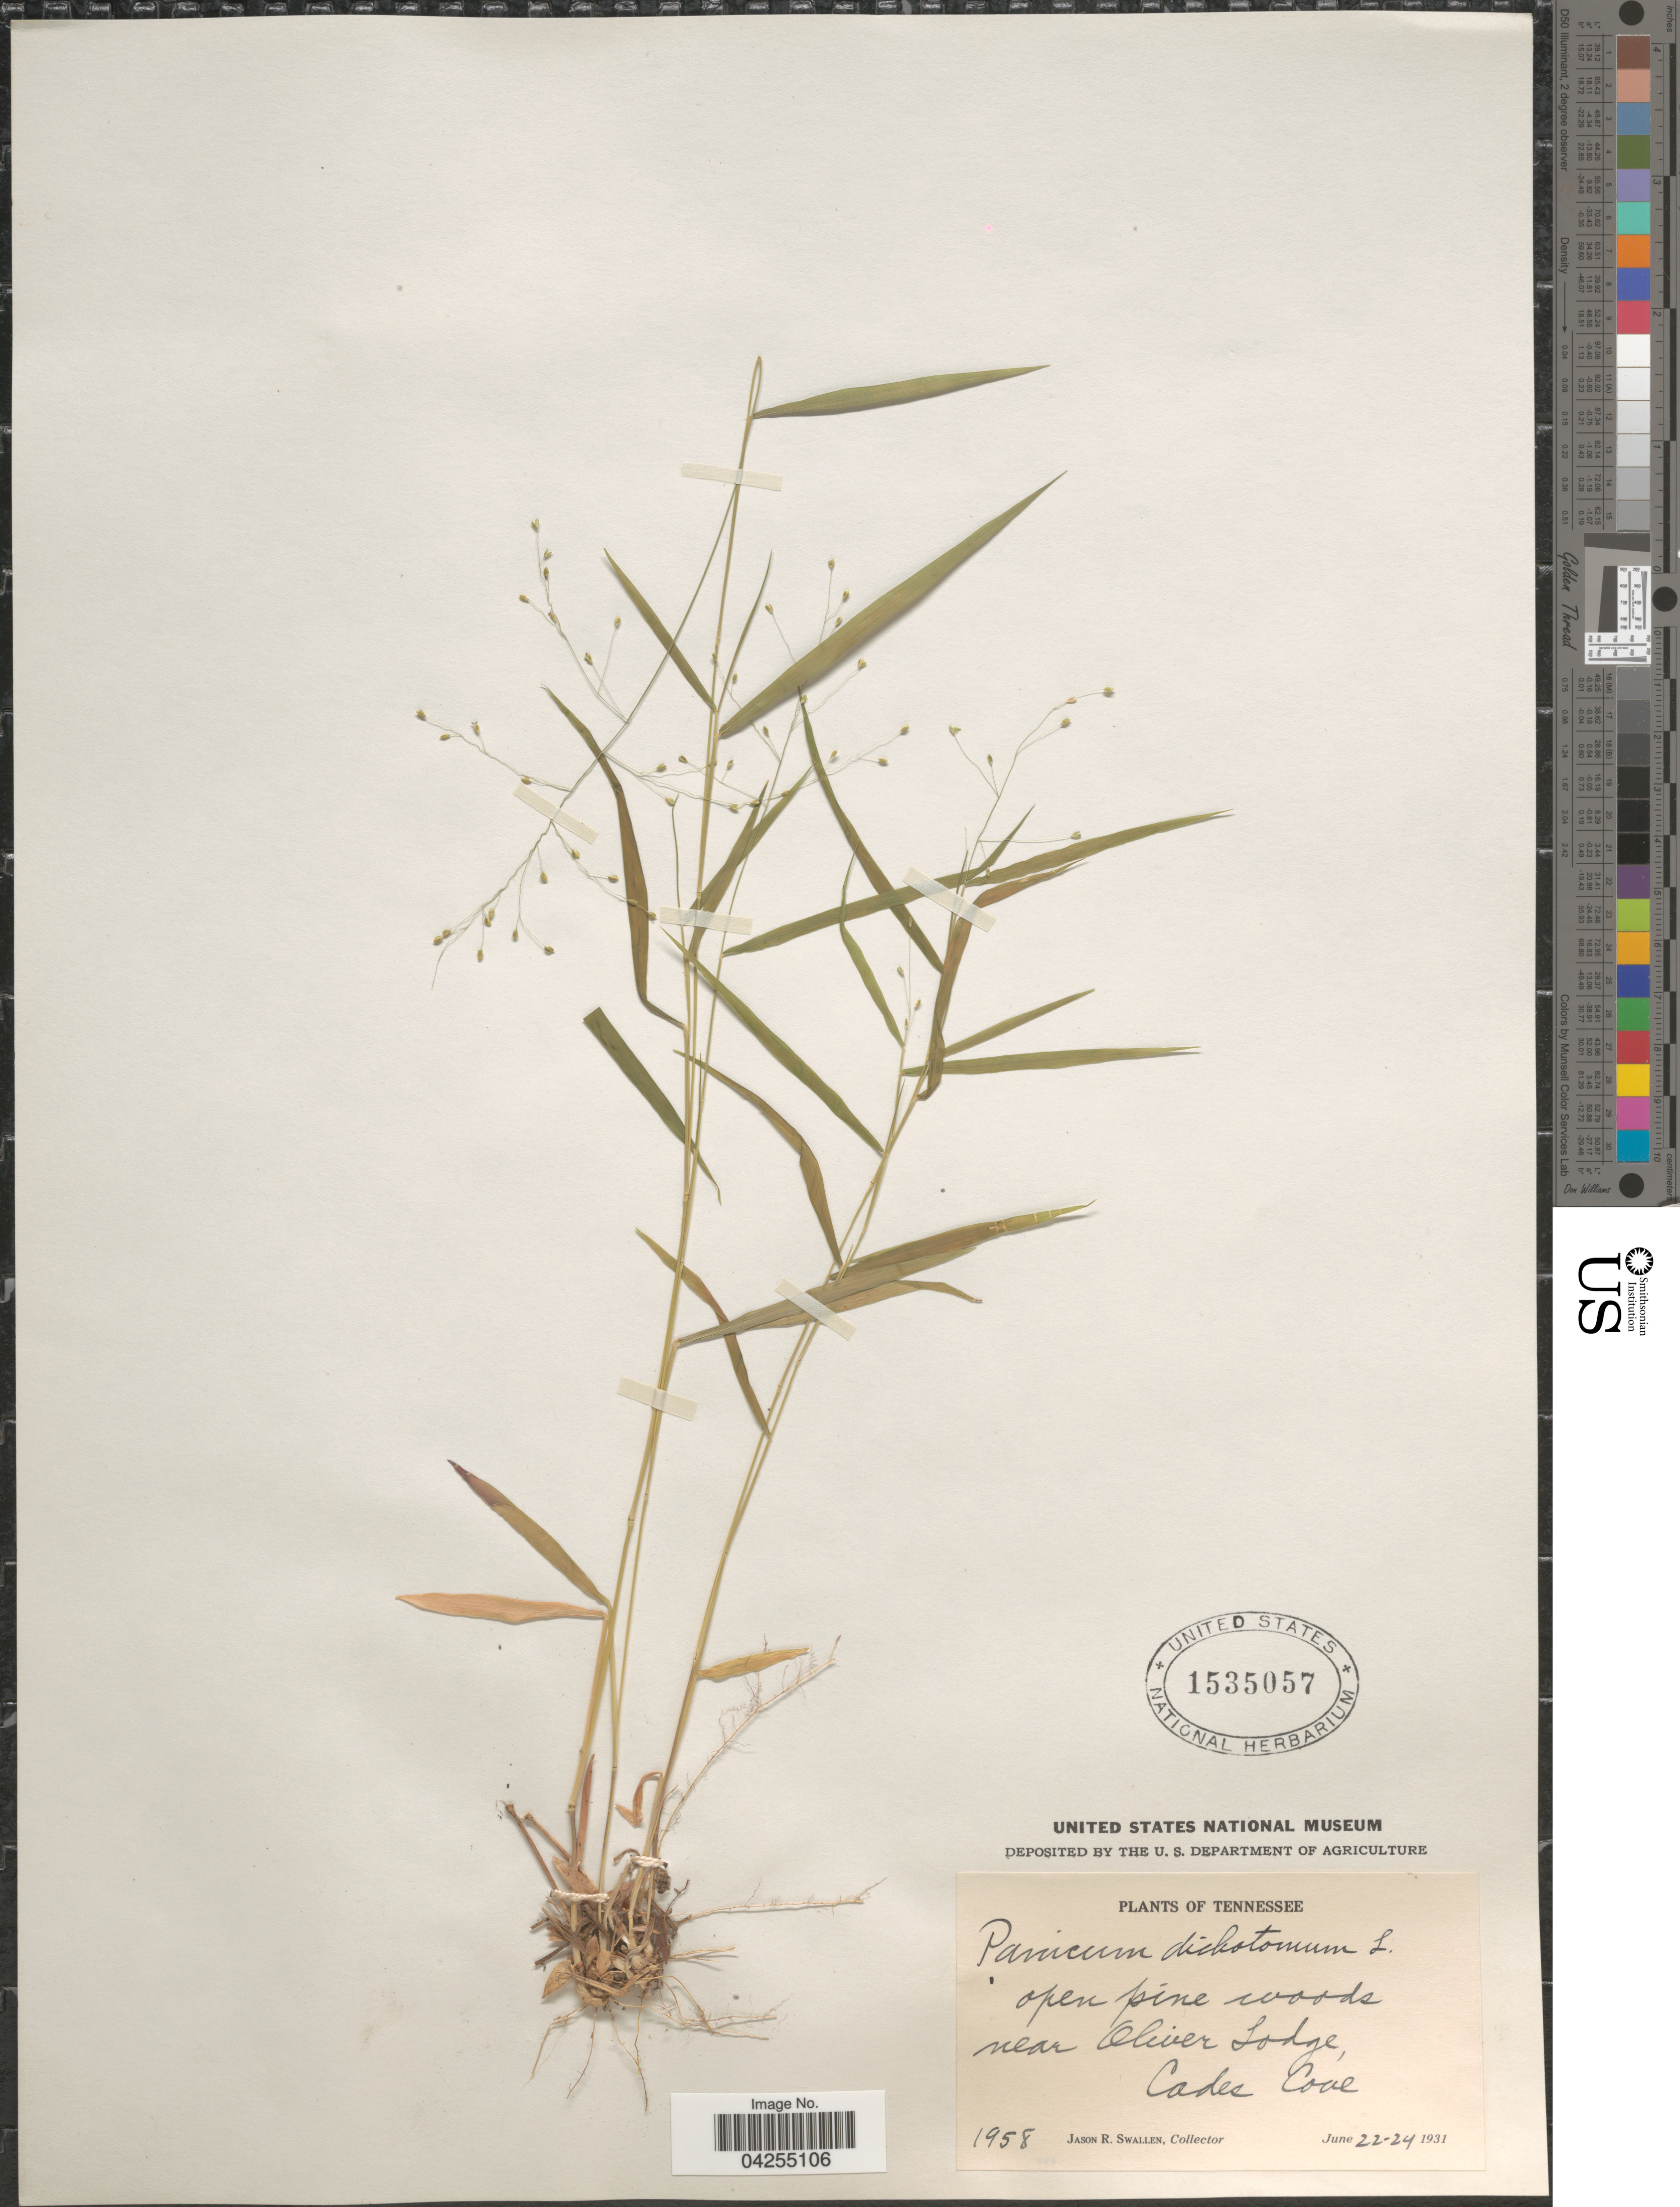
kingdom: Plantae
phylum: Tracheophyta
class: Liliopsida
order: Poales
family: Poaceae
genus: Dichanthelium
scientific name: Dichanthelium dichotomum var. dichotomum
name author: (L.) Gould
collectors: J. R. Swallen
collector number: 1958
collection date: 1931-06-22/1931-06-24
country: United States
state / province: Tennessee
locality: Open pine woods near Oliver Lodge, Cades Cove.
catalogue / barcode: US 1535057